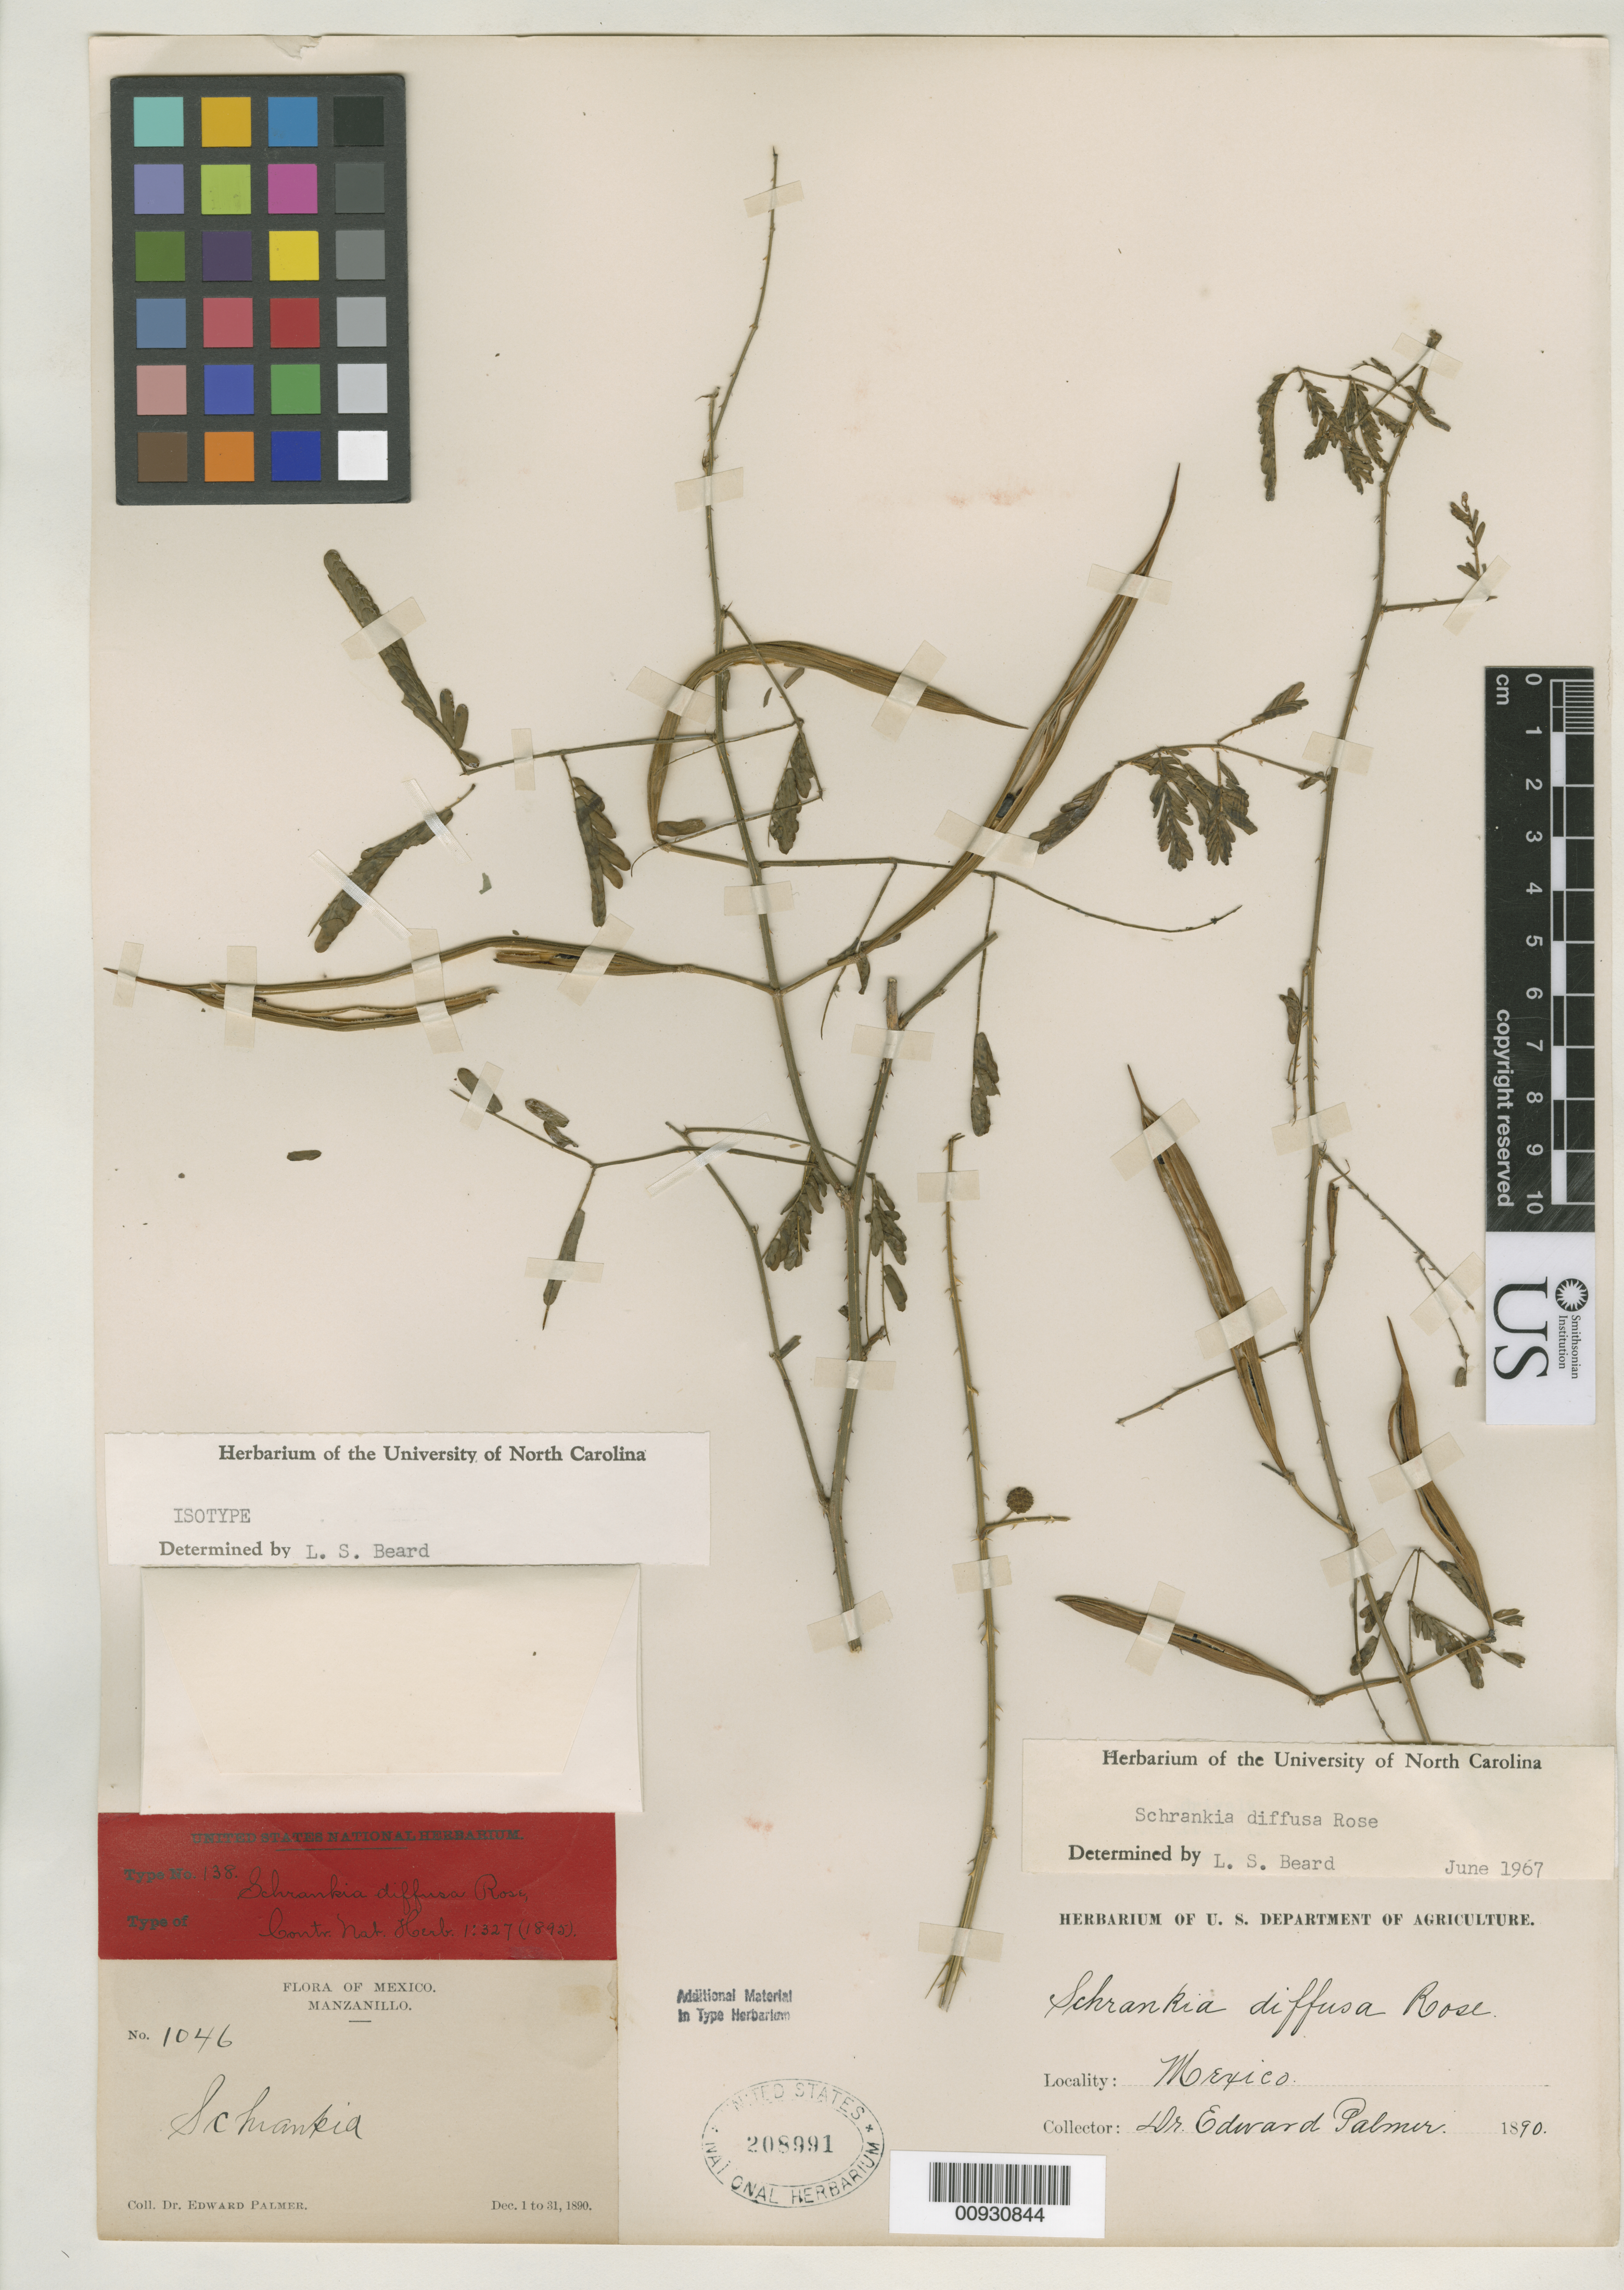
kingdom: Plantae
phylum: Tracheophyta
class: Magnoliopsida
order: Fabales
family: Fabaceae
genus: Schrankia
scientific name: Schrankia diffusa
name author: Rose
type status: Holotype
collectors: E. Palmer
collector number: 1046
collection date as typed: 01 Dec 1890 to 31 Dec 1890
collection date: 1890-12-01/1890-12-31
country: Mexico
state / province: Colima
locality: Manzanillo.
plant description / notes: Currently accepted name as cited by Barneby (1991).; Annotated as isotype by L.S. Beard (1967).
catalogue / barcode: US 208991